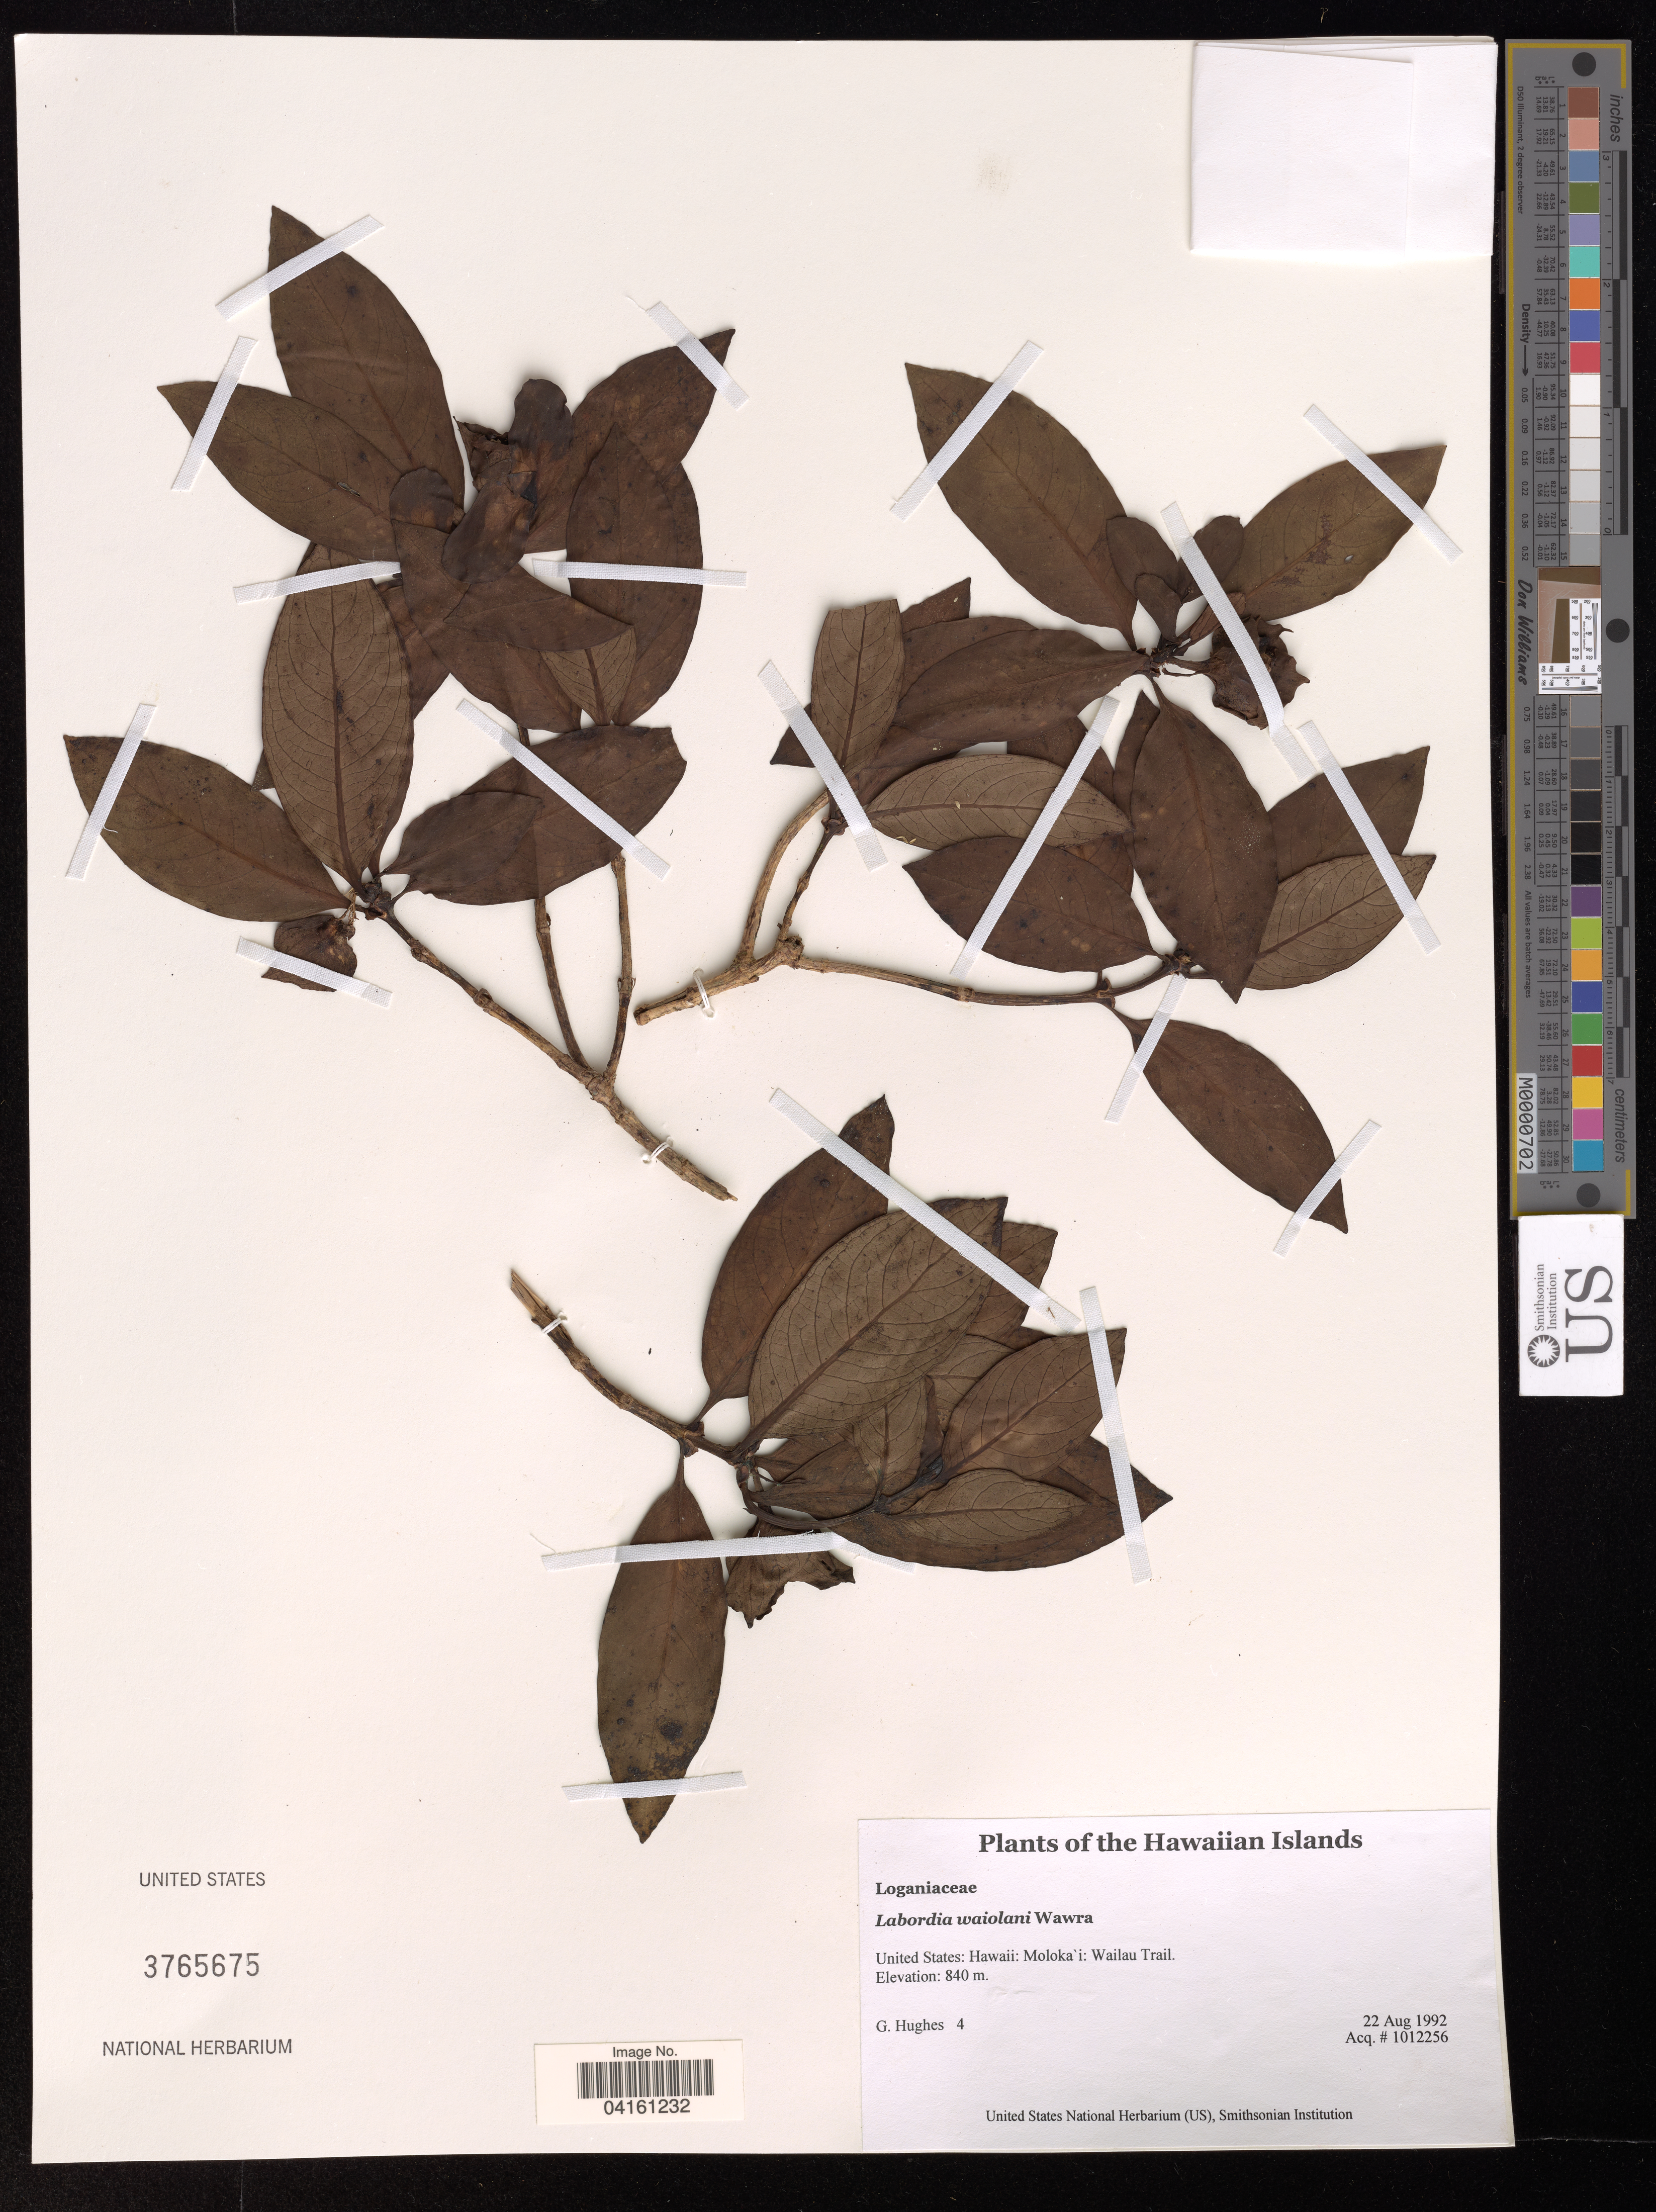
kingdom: Plantae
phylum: Tracheophyta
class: Magnoliopsida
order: Gentianales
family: Loganiaceae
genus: Geniostoma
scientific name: Geniostoma waiolani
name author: (Wawra) Byng & Christenh.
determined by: Wagner, W. L., (BOT), Smithsonian Institution - National Museum of Natural History (UNITED STATES)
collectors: G. Hughes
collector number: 4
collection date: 1992-08-22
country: United States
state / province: Hawaii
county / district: Maui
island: Moloka'i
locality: Moloka'i: Wailau Trail.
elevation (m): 840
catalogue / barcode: US 3765675